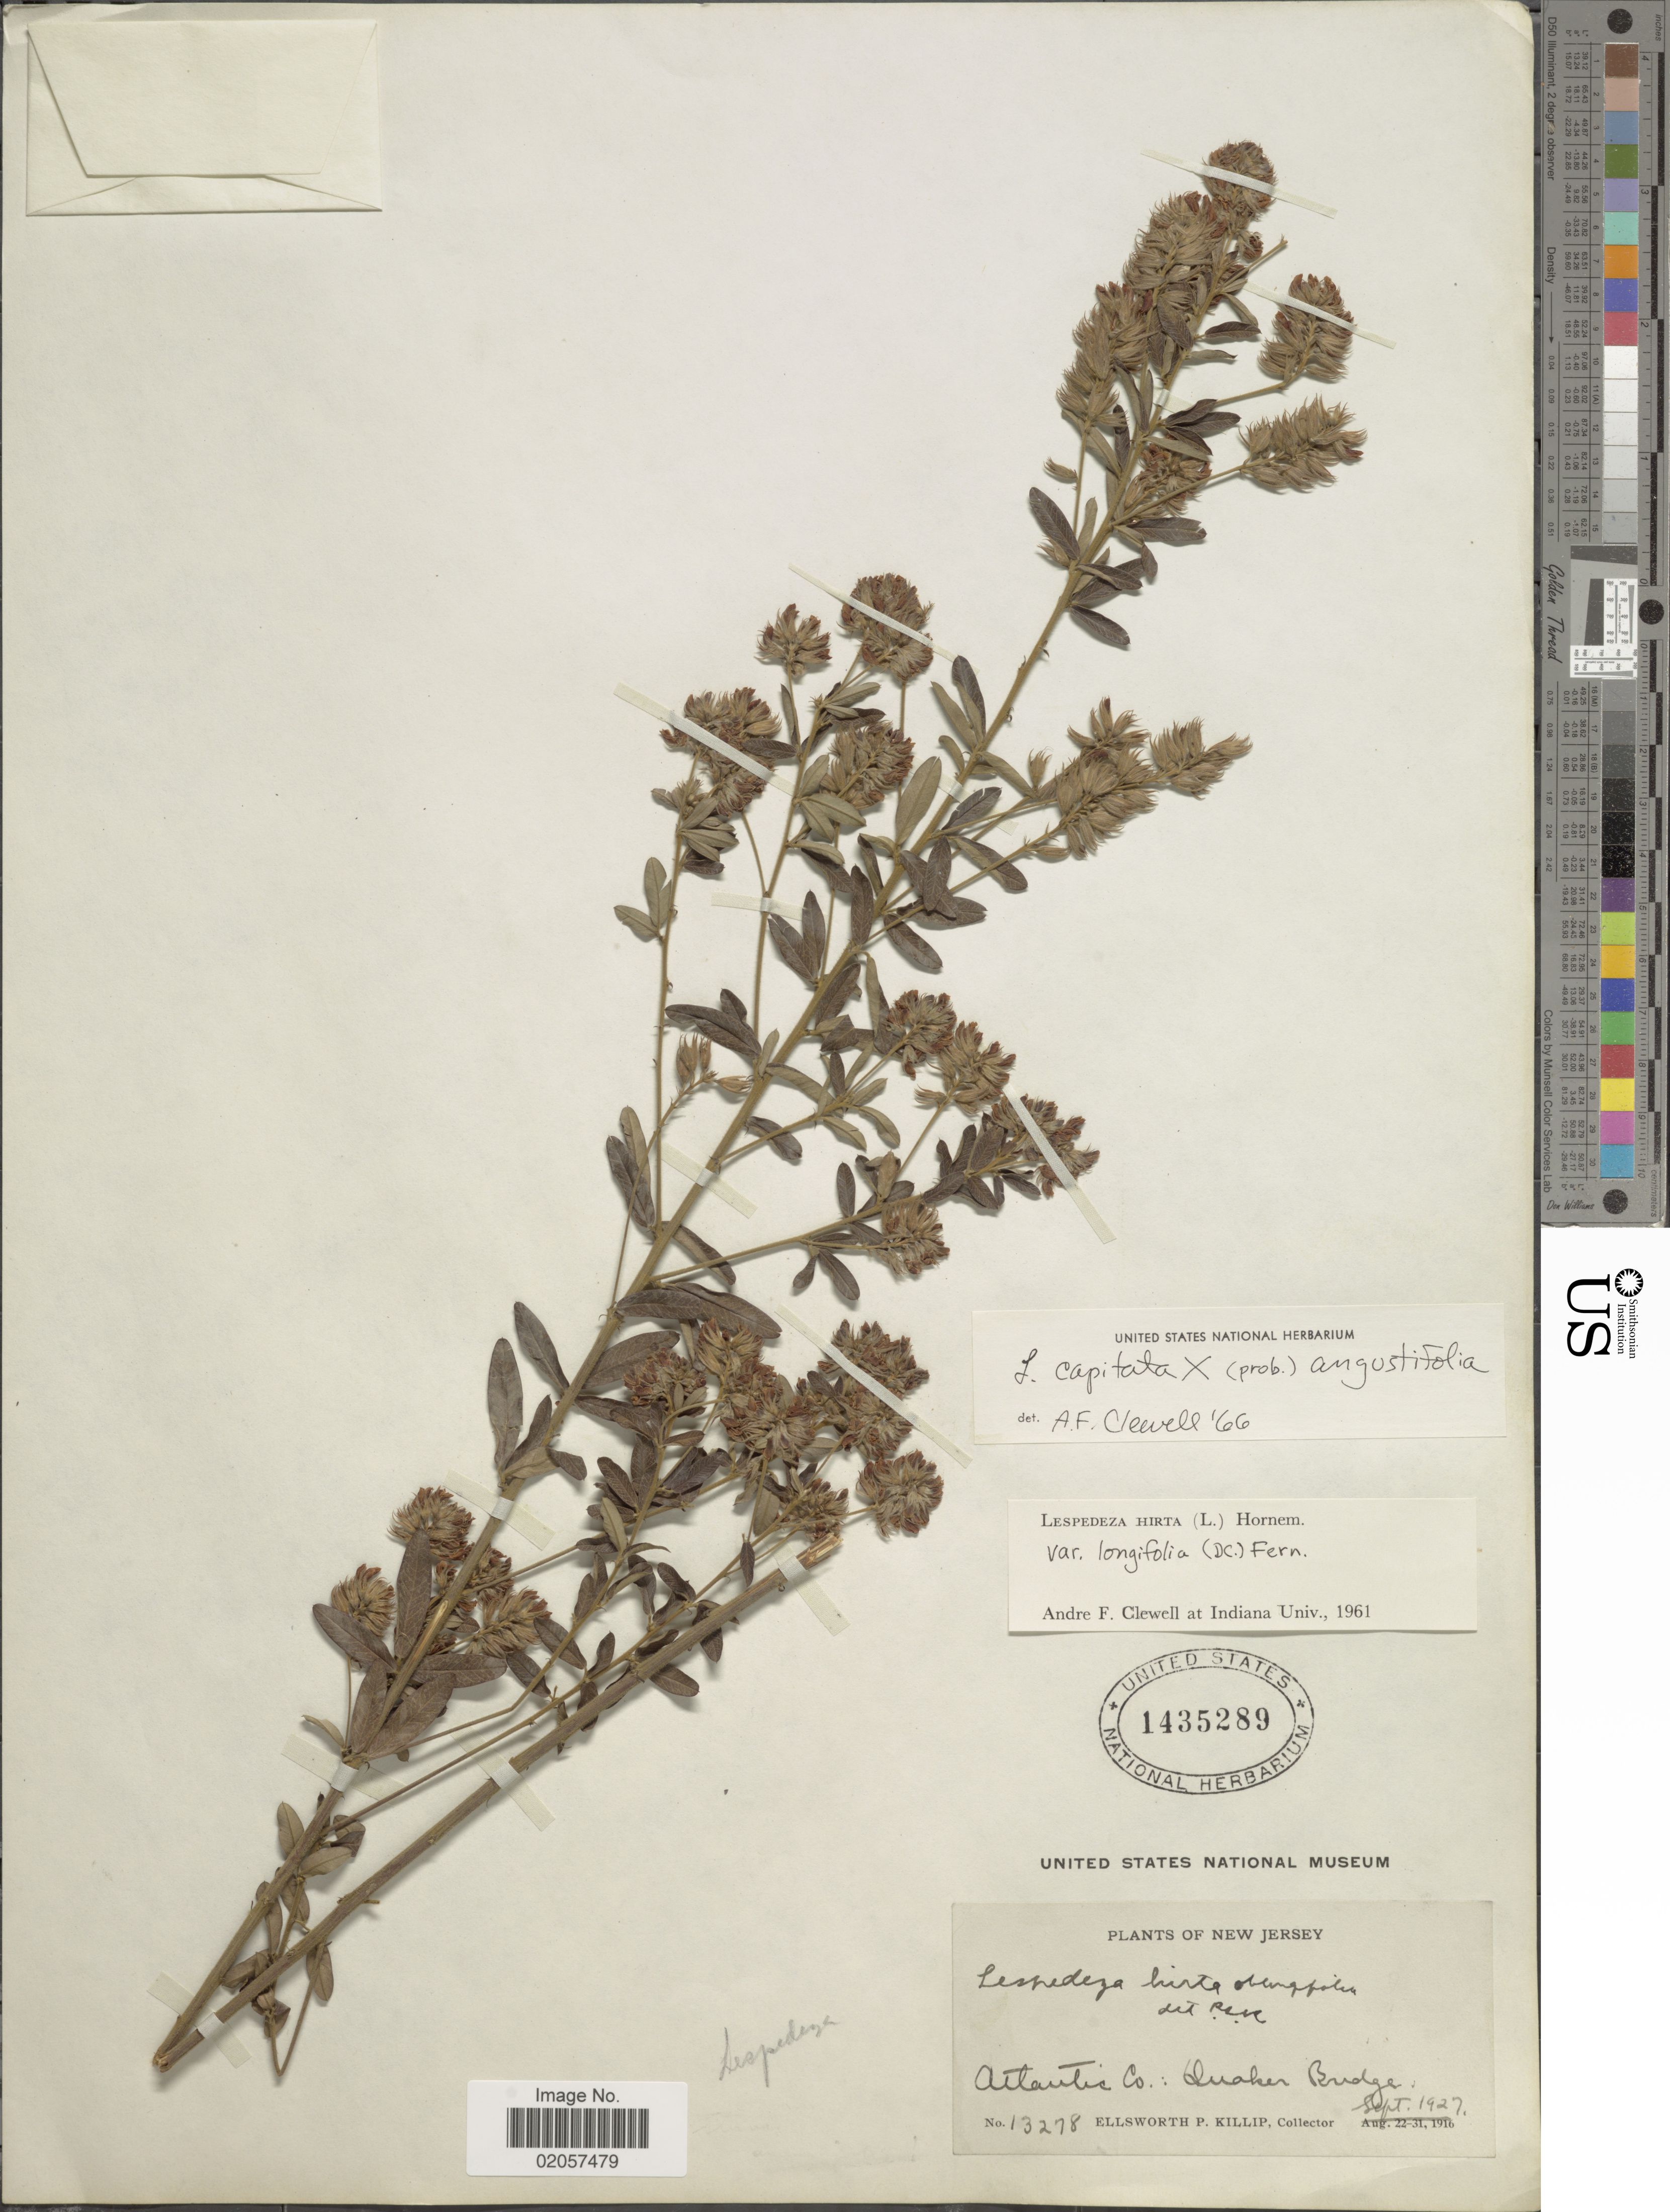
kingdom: Plantae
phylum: Tracheophyta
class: Magnoliopsida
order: Fabales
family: Fabaceae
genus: Lespedeza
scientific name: Lespedeza capitata x L. angustifolia (Pursh) Elliott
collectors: E. P. Killip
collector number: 13278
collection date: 1927-09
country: United States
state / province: New Jersey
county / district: Atlantic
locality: Quaker Bridge.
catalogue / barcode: US 1435289